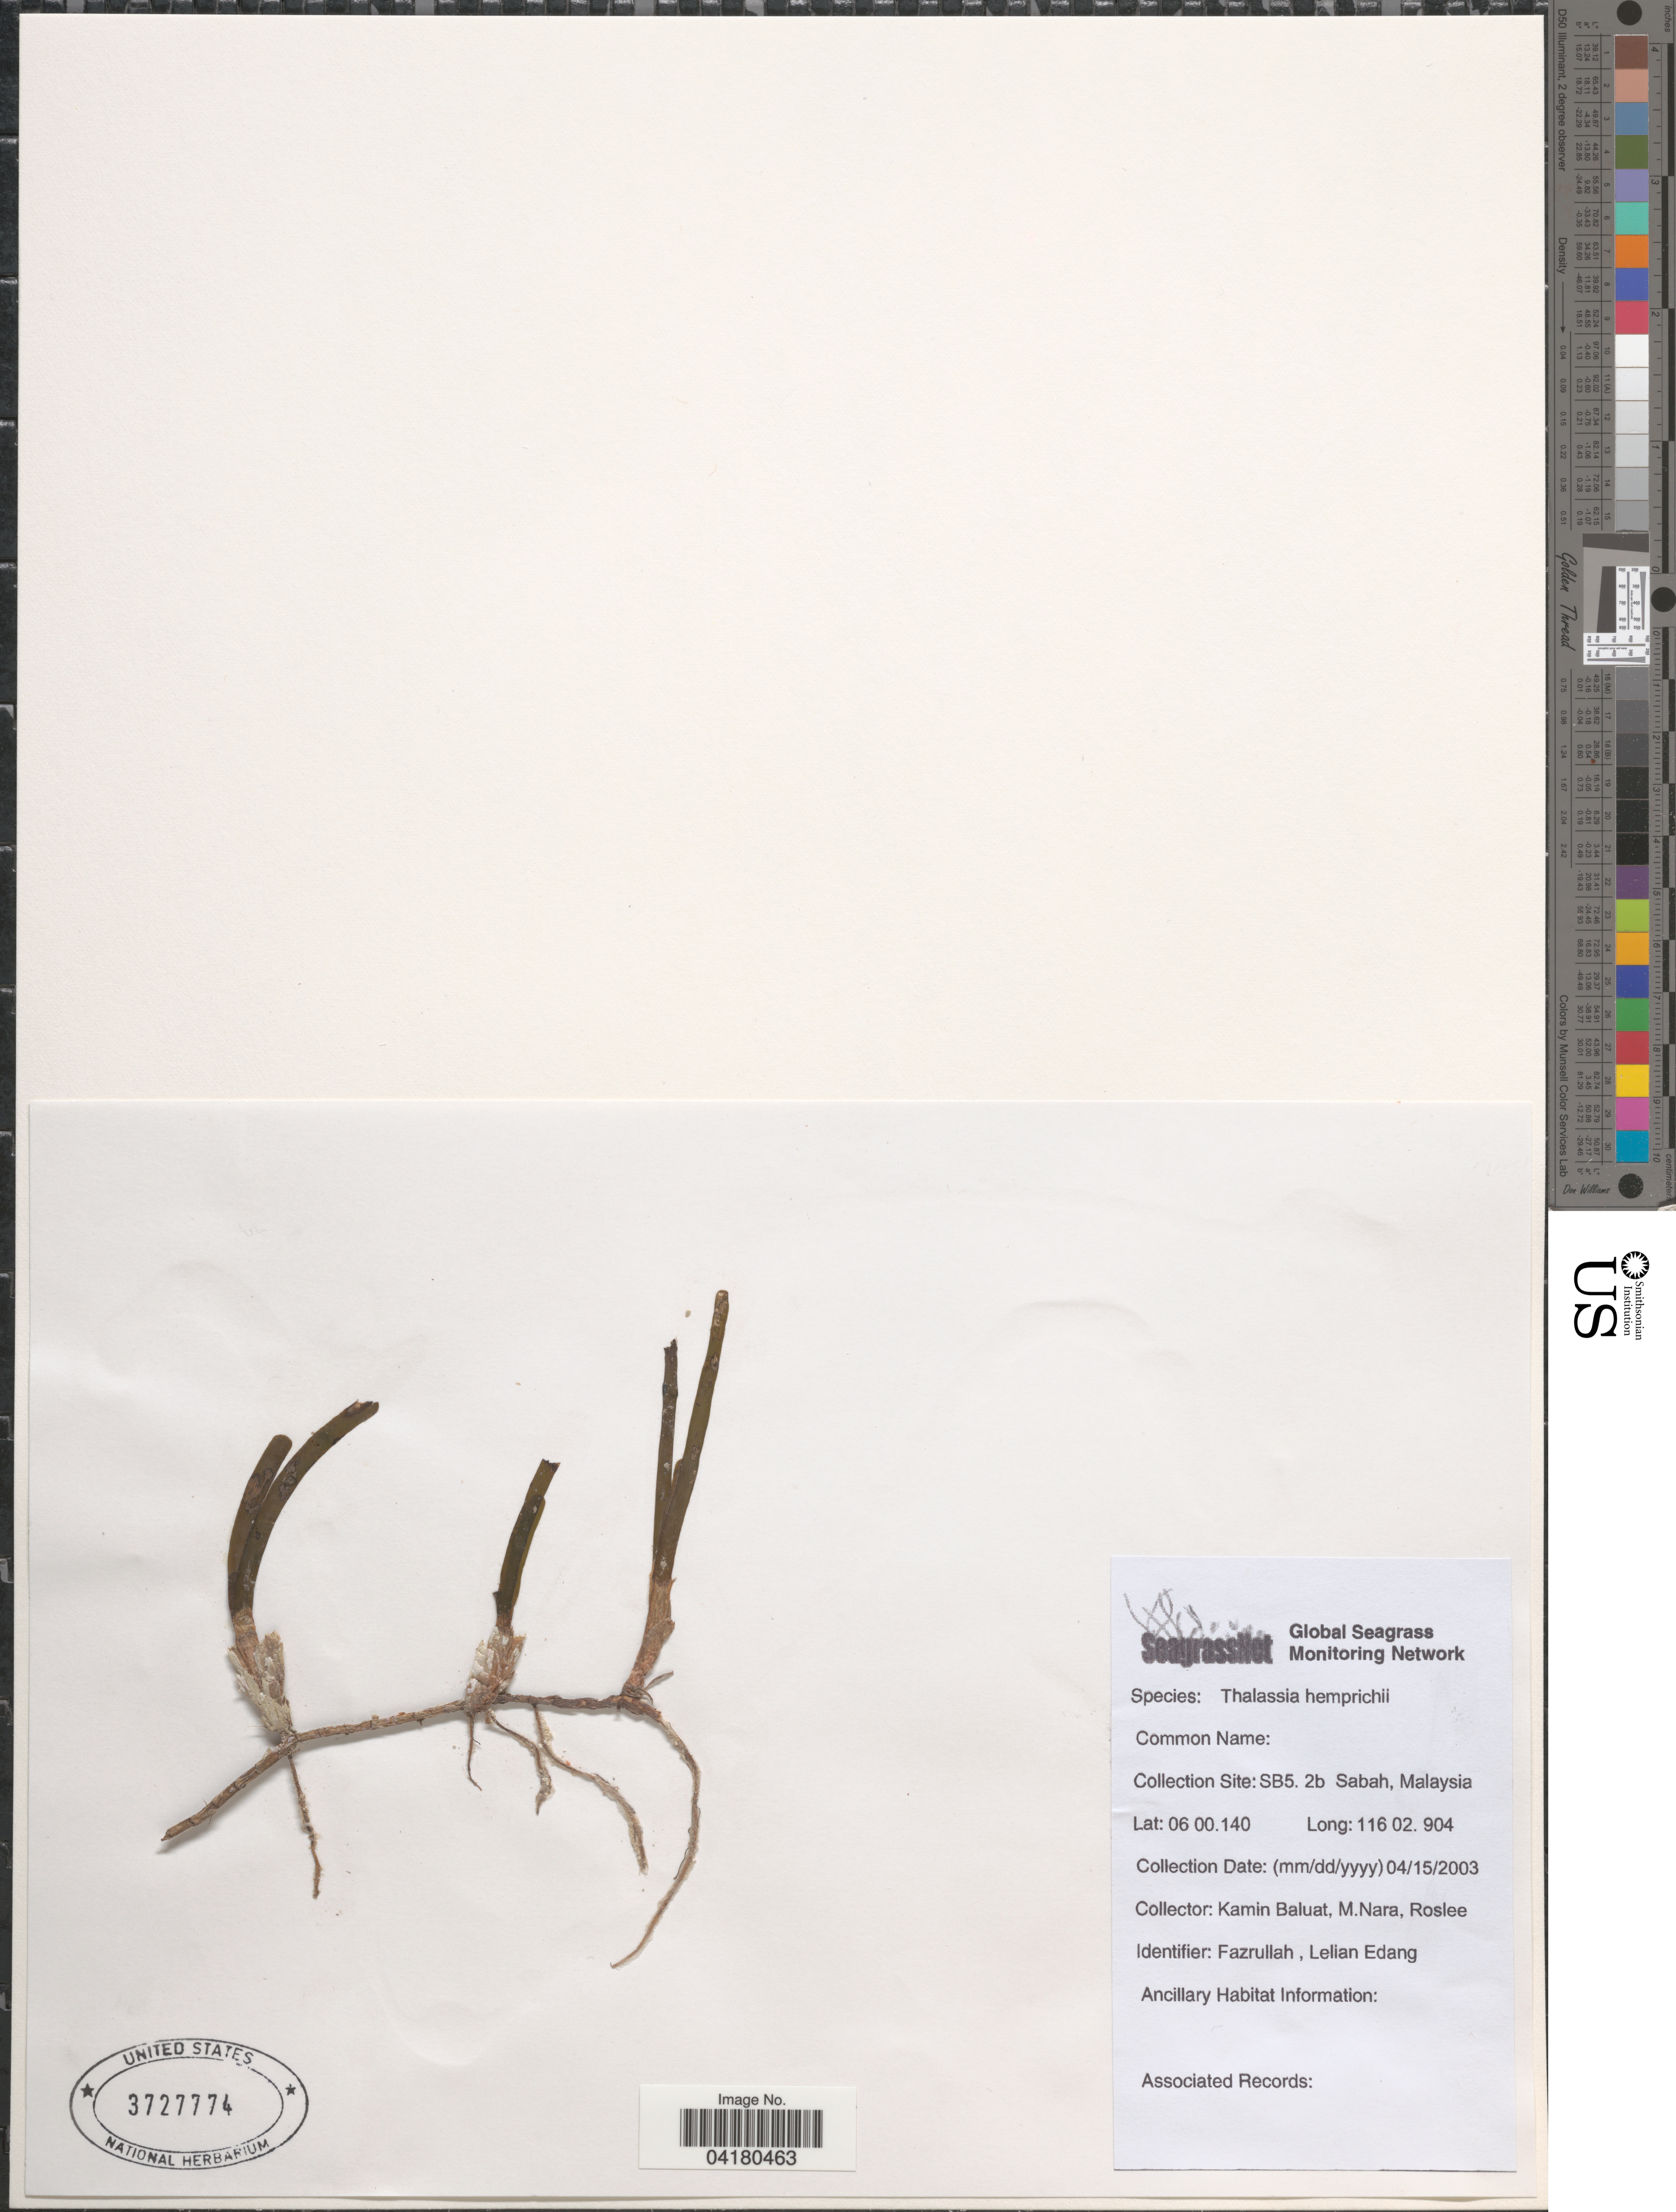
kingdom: Plantae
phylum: Tracheophyta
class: Liliopsida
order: Alismatales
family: Hydrocharitaceae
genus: Thalassia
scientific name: Thalassia hemprichii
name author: Asch.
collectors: K. Baluat, M. Nara & Roslee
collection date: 2003-04-15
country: Malaysia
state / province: Sabah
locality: Collection Site: SB5. 2b.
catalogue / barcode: US 3727774